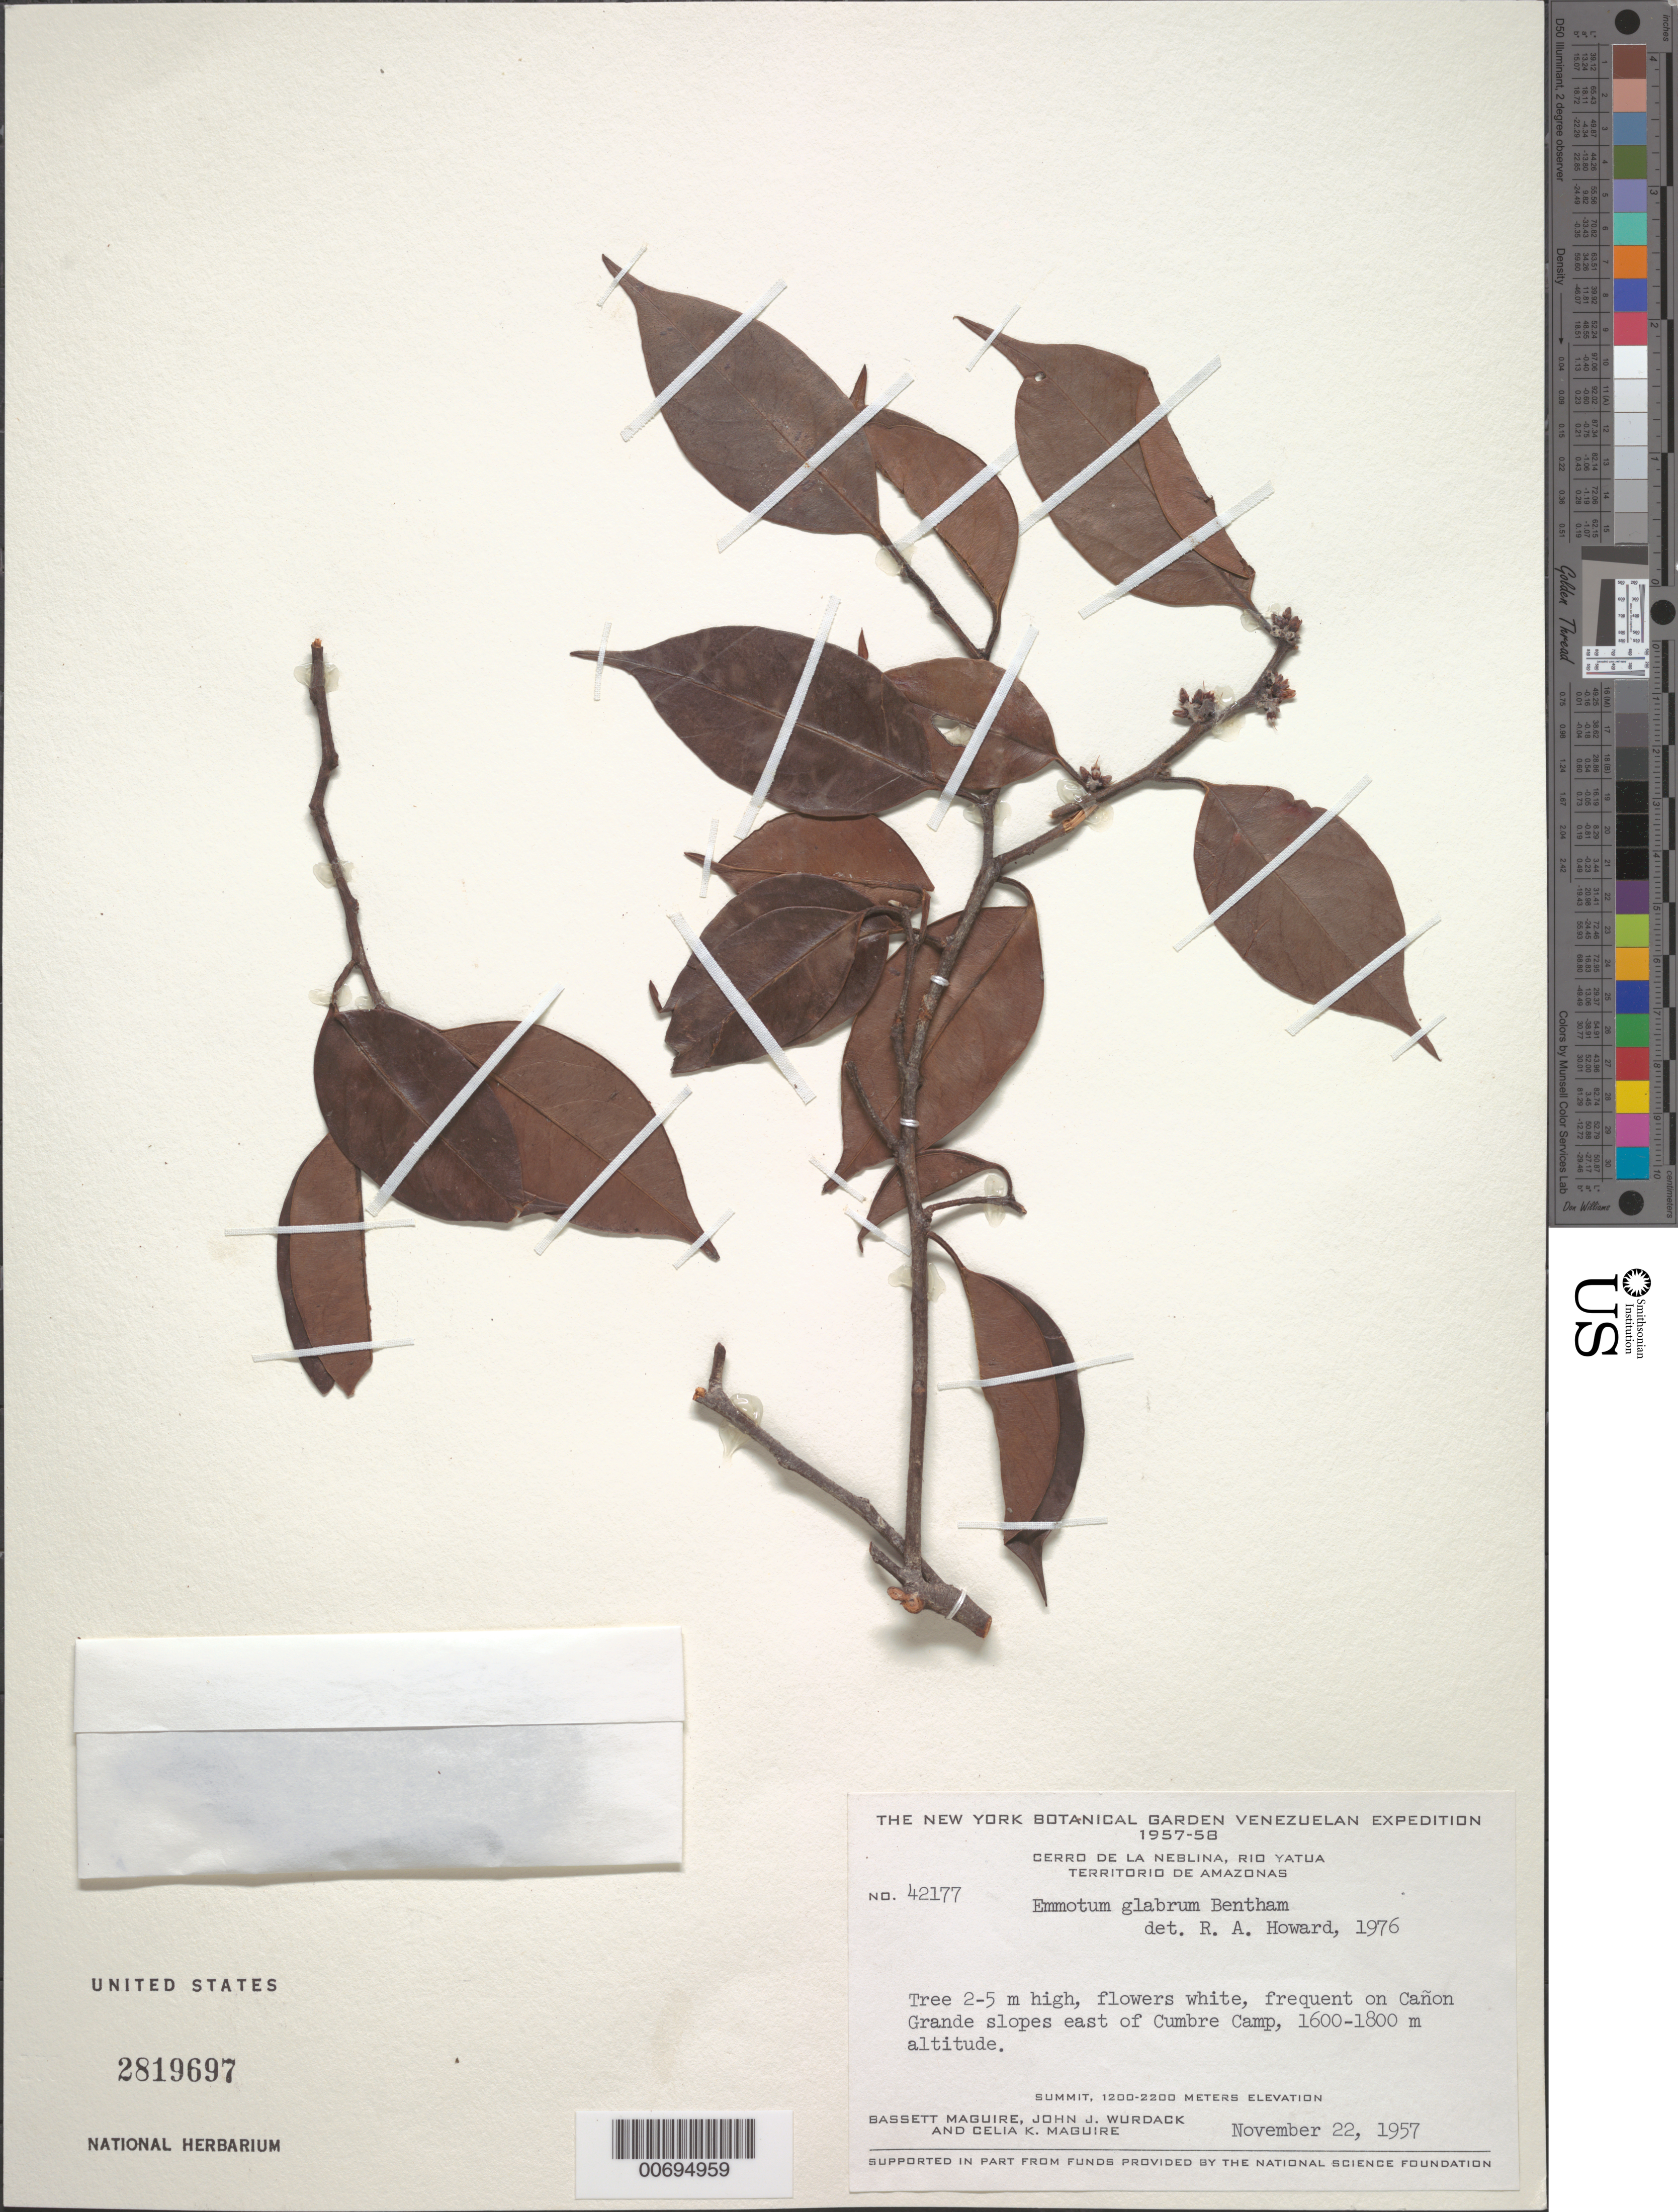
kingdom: Plantae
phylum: Tracheophyta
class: Magnoliopsida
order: Metteniusales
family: Metteniusaceae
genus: Emmotum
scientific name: Emmotum glabrum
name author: Benth. ex Miers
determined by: Howard, R. A.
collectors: B. Maguire, J. J. Wurdack & C. K. Maguire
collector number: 42177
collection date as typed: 22-Nov-57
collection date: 1957-11-22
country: Venezuela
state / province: Amazonas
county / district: Río Negro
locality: Cerro de la Neblina, Río Yatua, along Cañon Grande, E of Cumbre Camp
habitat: Slopes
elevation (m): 1600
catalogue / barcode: US 2819697